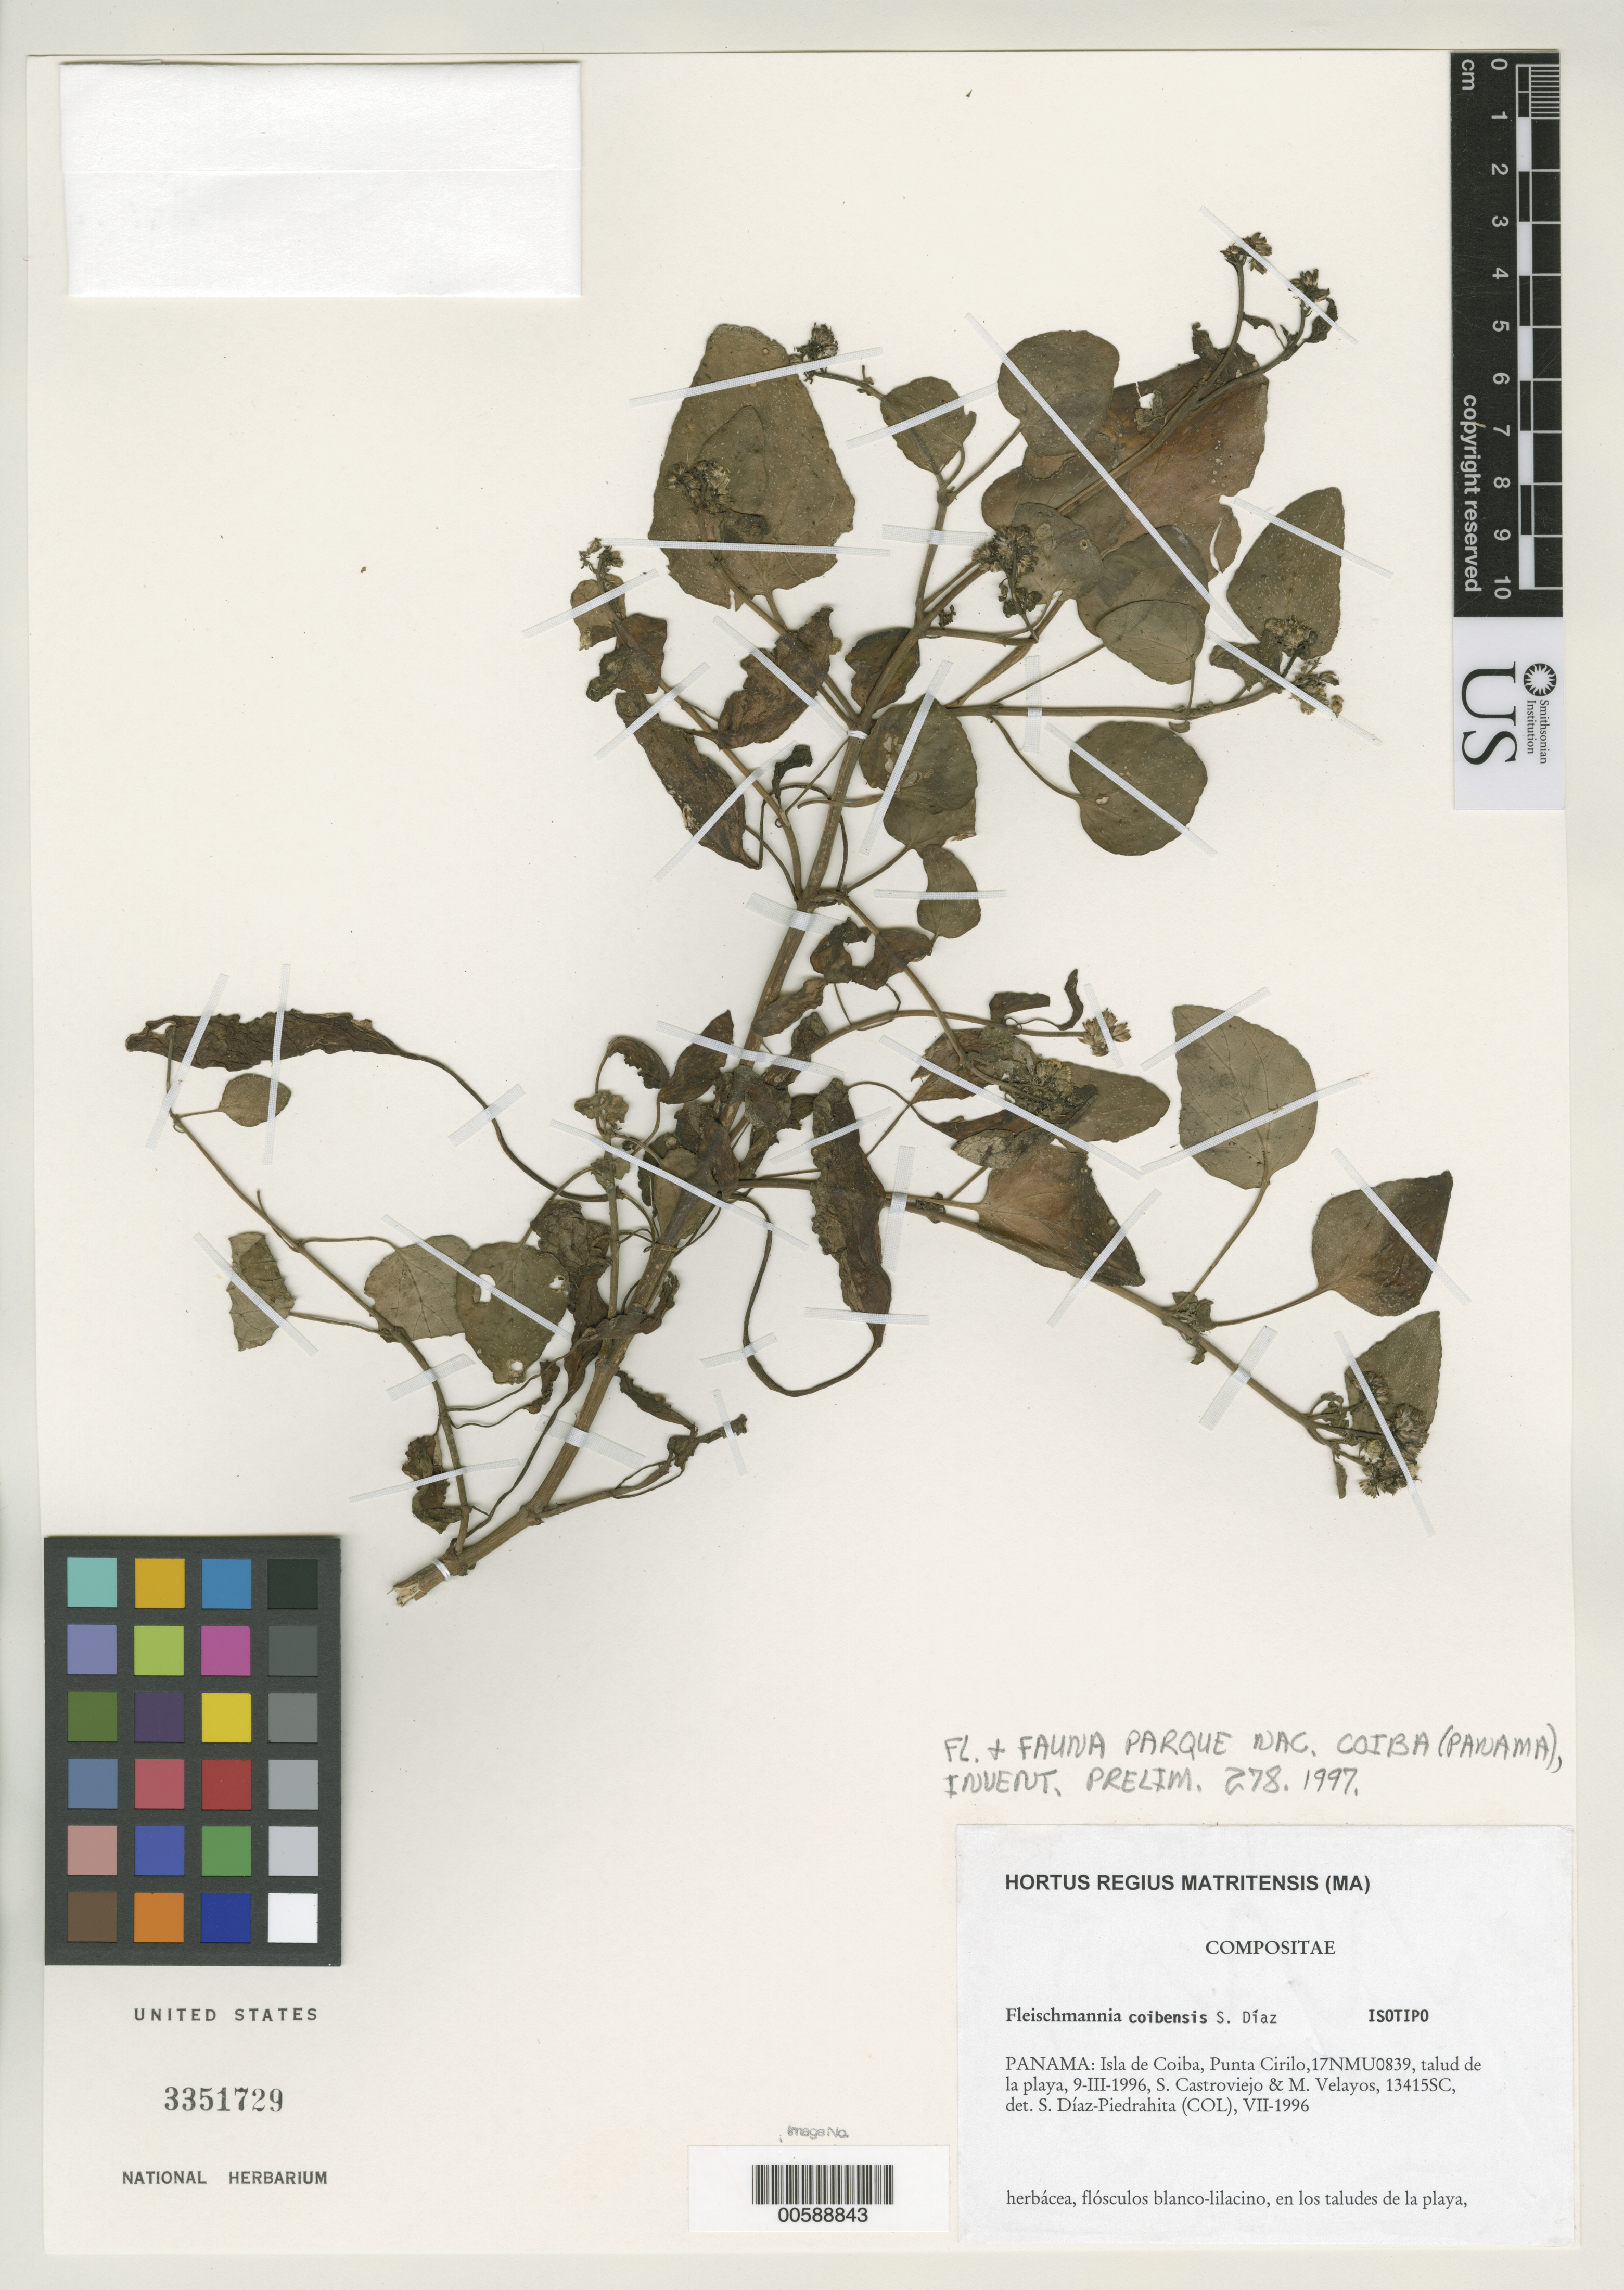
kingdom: Plantae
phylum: Tracheophyta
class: Magnoliopsida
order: Asterales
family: Asteraceae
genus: Fleischmannia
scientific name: Fleischmannia coibensis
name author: S. Díaz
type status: Isotype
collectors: S. Castroviejo & M. Velayos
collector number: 13415 sc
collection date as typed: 09 Mar 1996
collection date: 1996-03-09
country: Panama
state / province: Veraguas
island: Cirilo Island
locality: Talud de la Playa.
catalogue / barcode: US 3351729